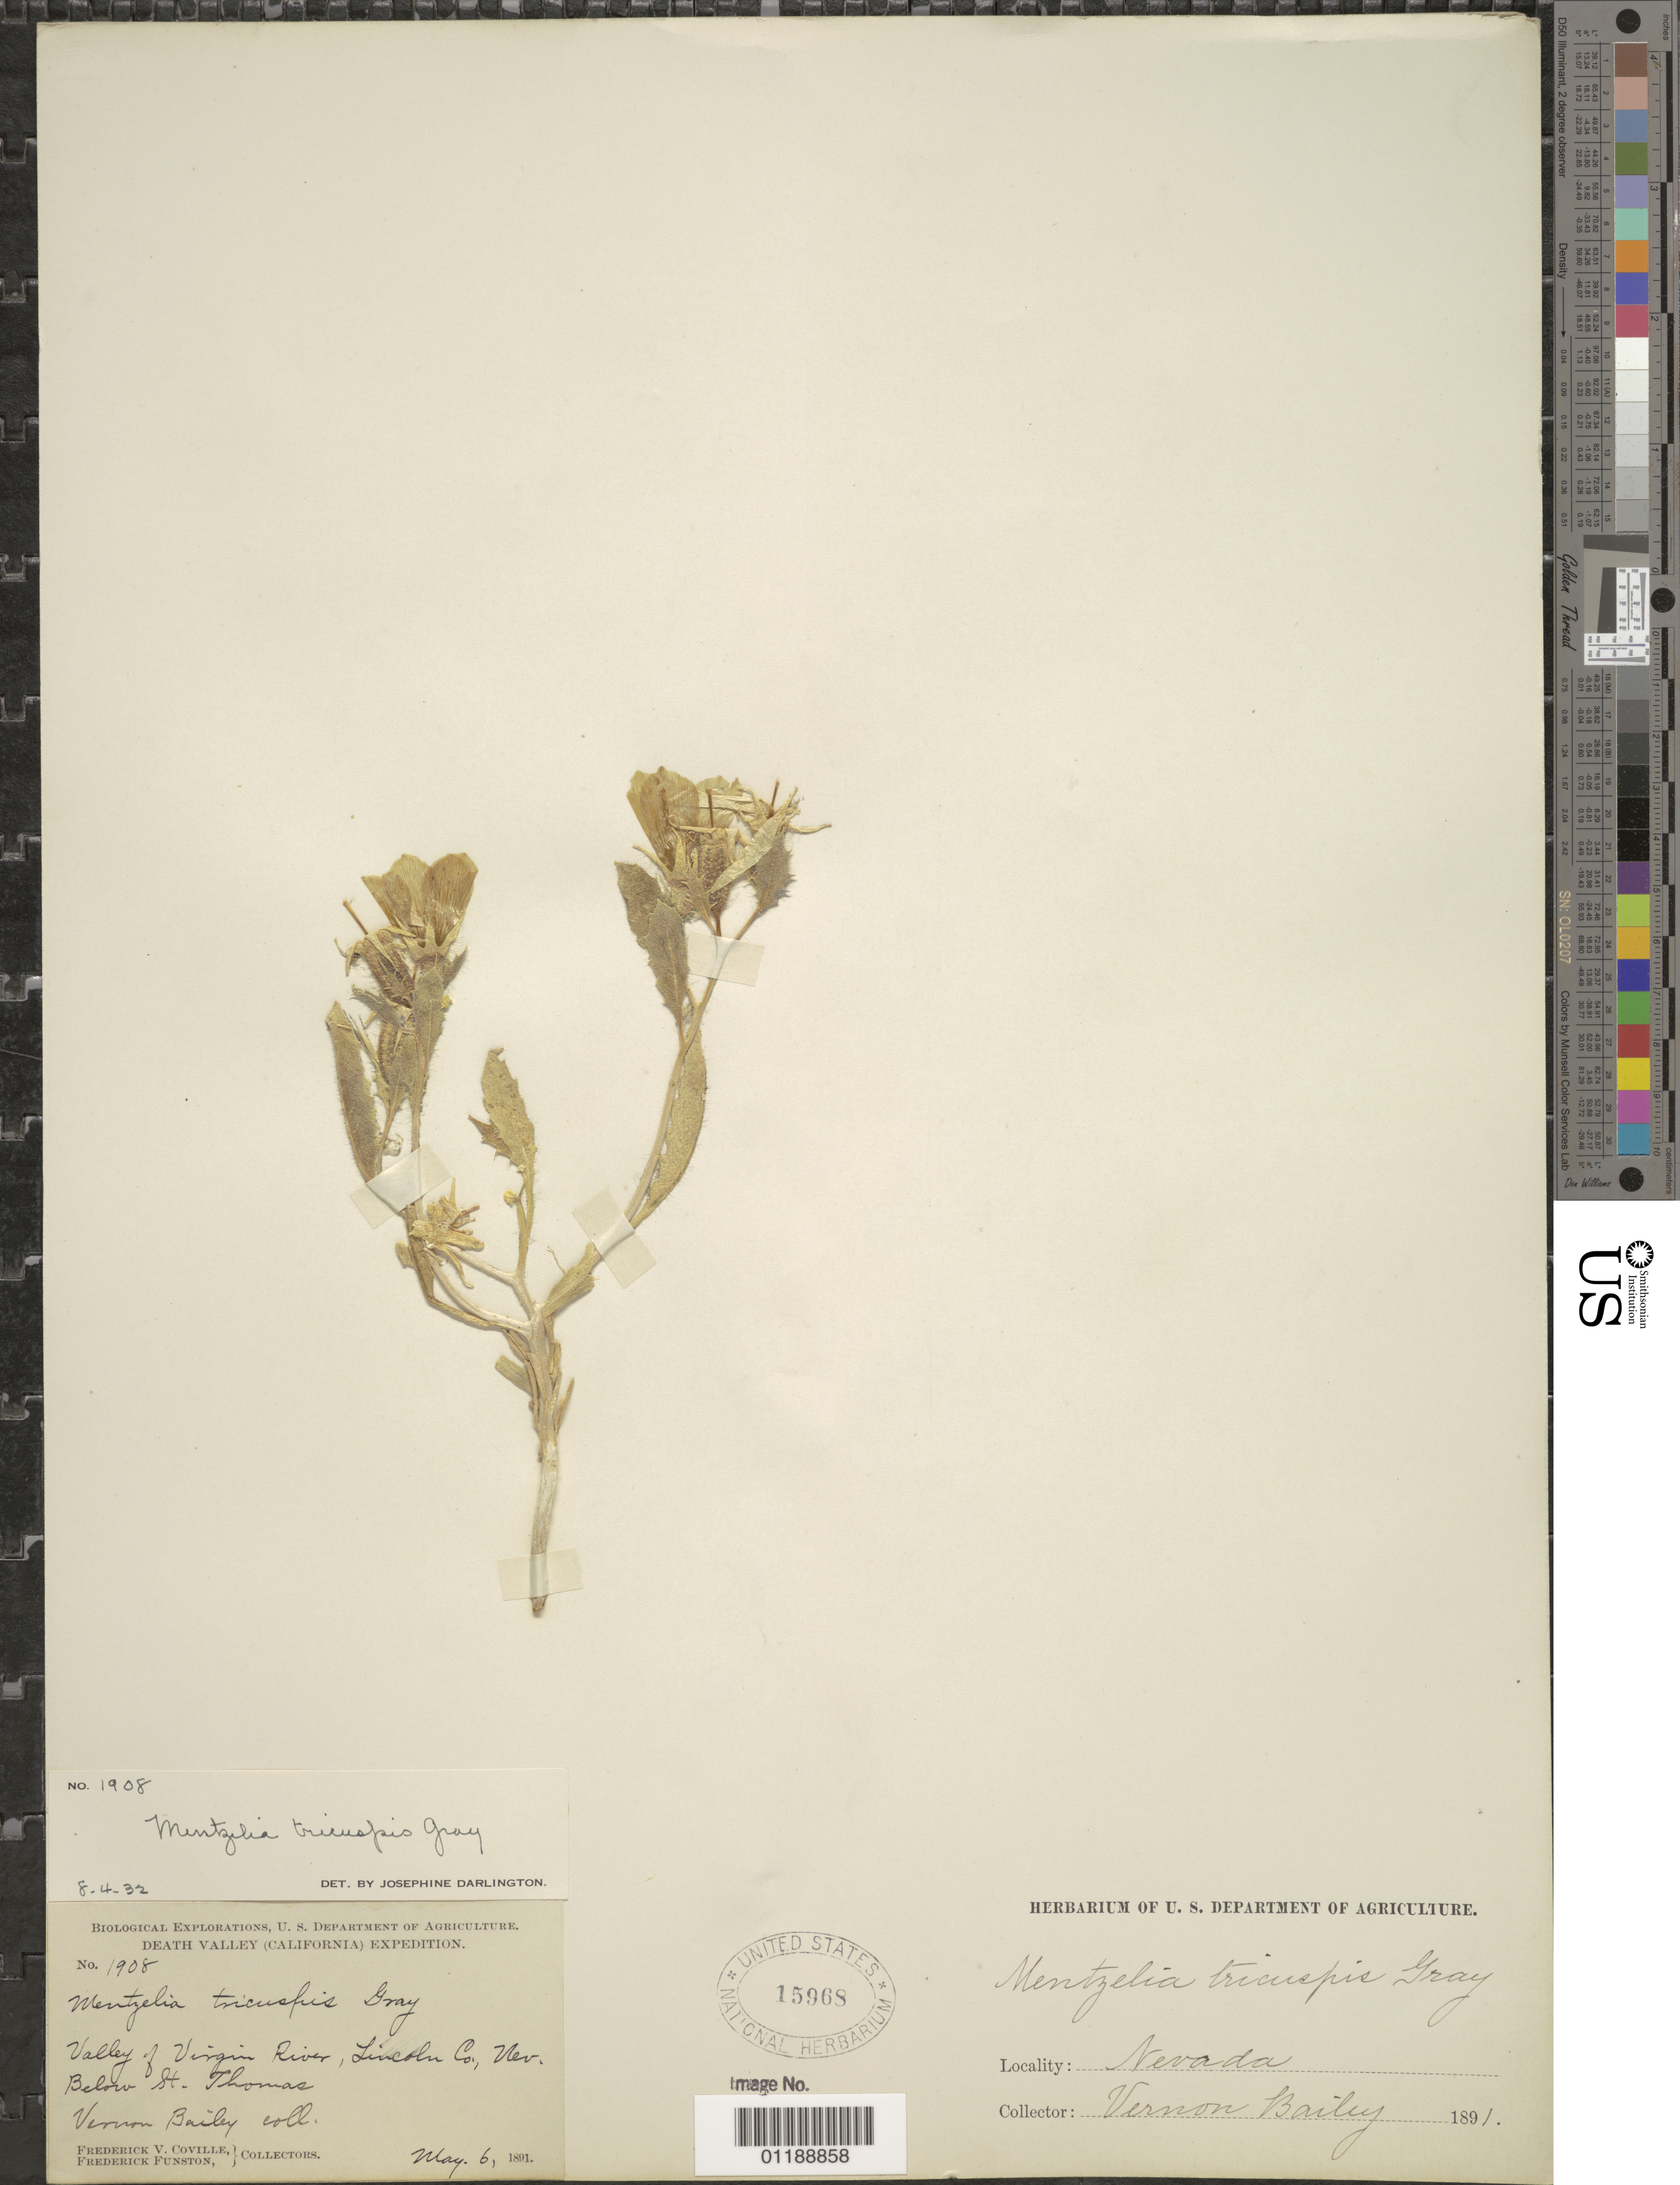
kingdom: Plantae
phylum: Tracheophyta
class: Magnoliopsida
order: Cornales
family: Loasaceae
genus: Mentzelia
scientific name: Mentzelia tricuspis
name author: A. Gray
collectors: V. O. Bailey, F. V. Coville & F. Funston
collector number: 1908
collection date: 1891-05-06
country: United States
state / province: Nevada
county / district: Lincoln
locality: Valley of Virgin River, below St. Thomas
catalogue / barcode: US 15968